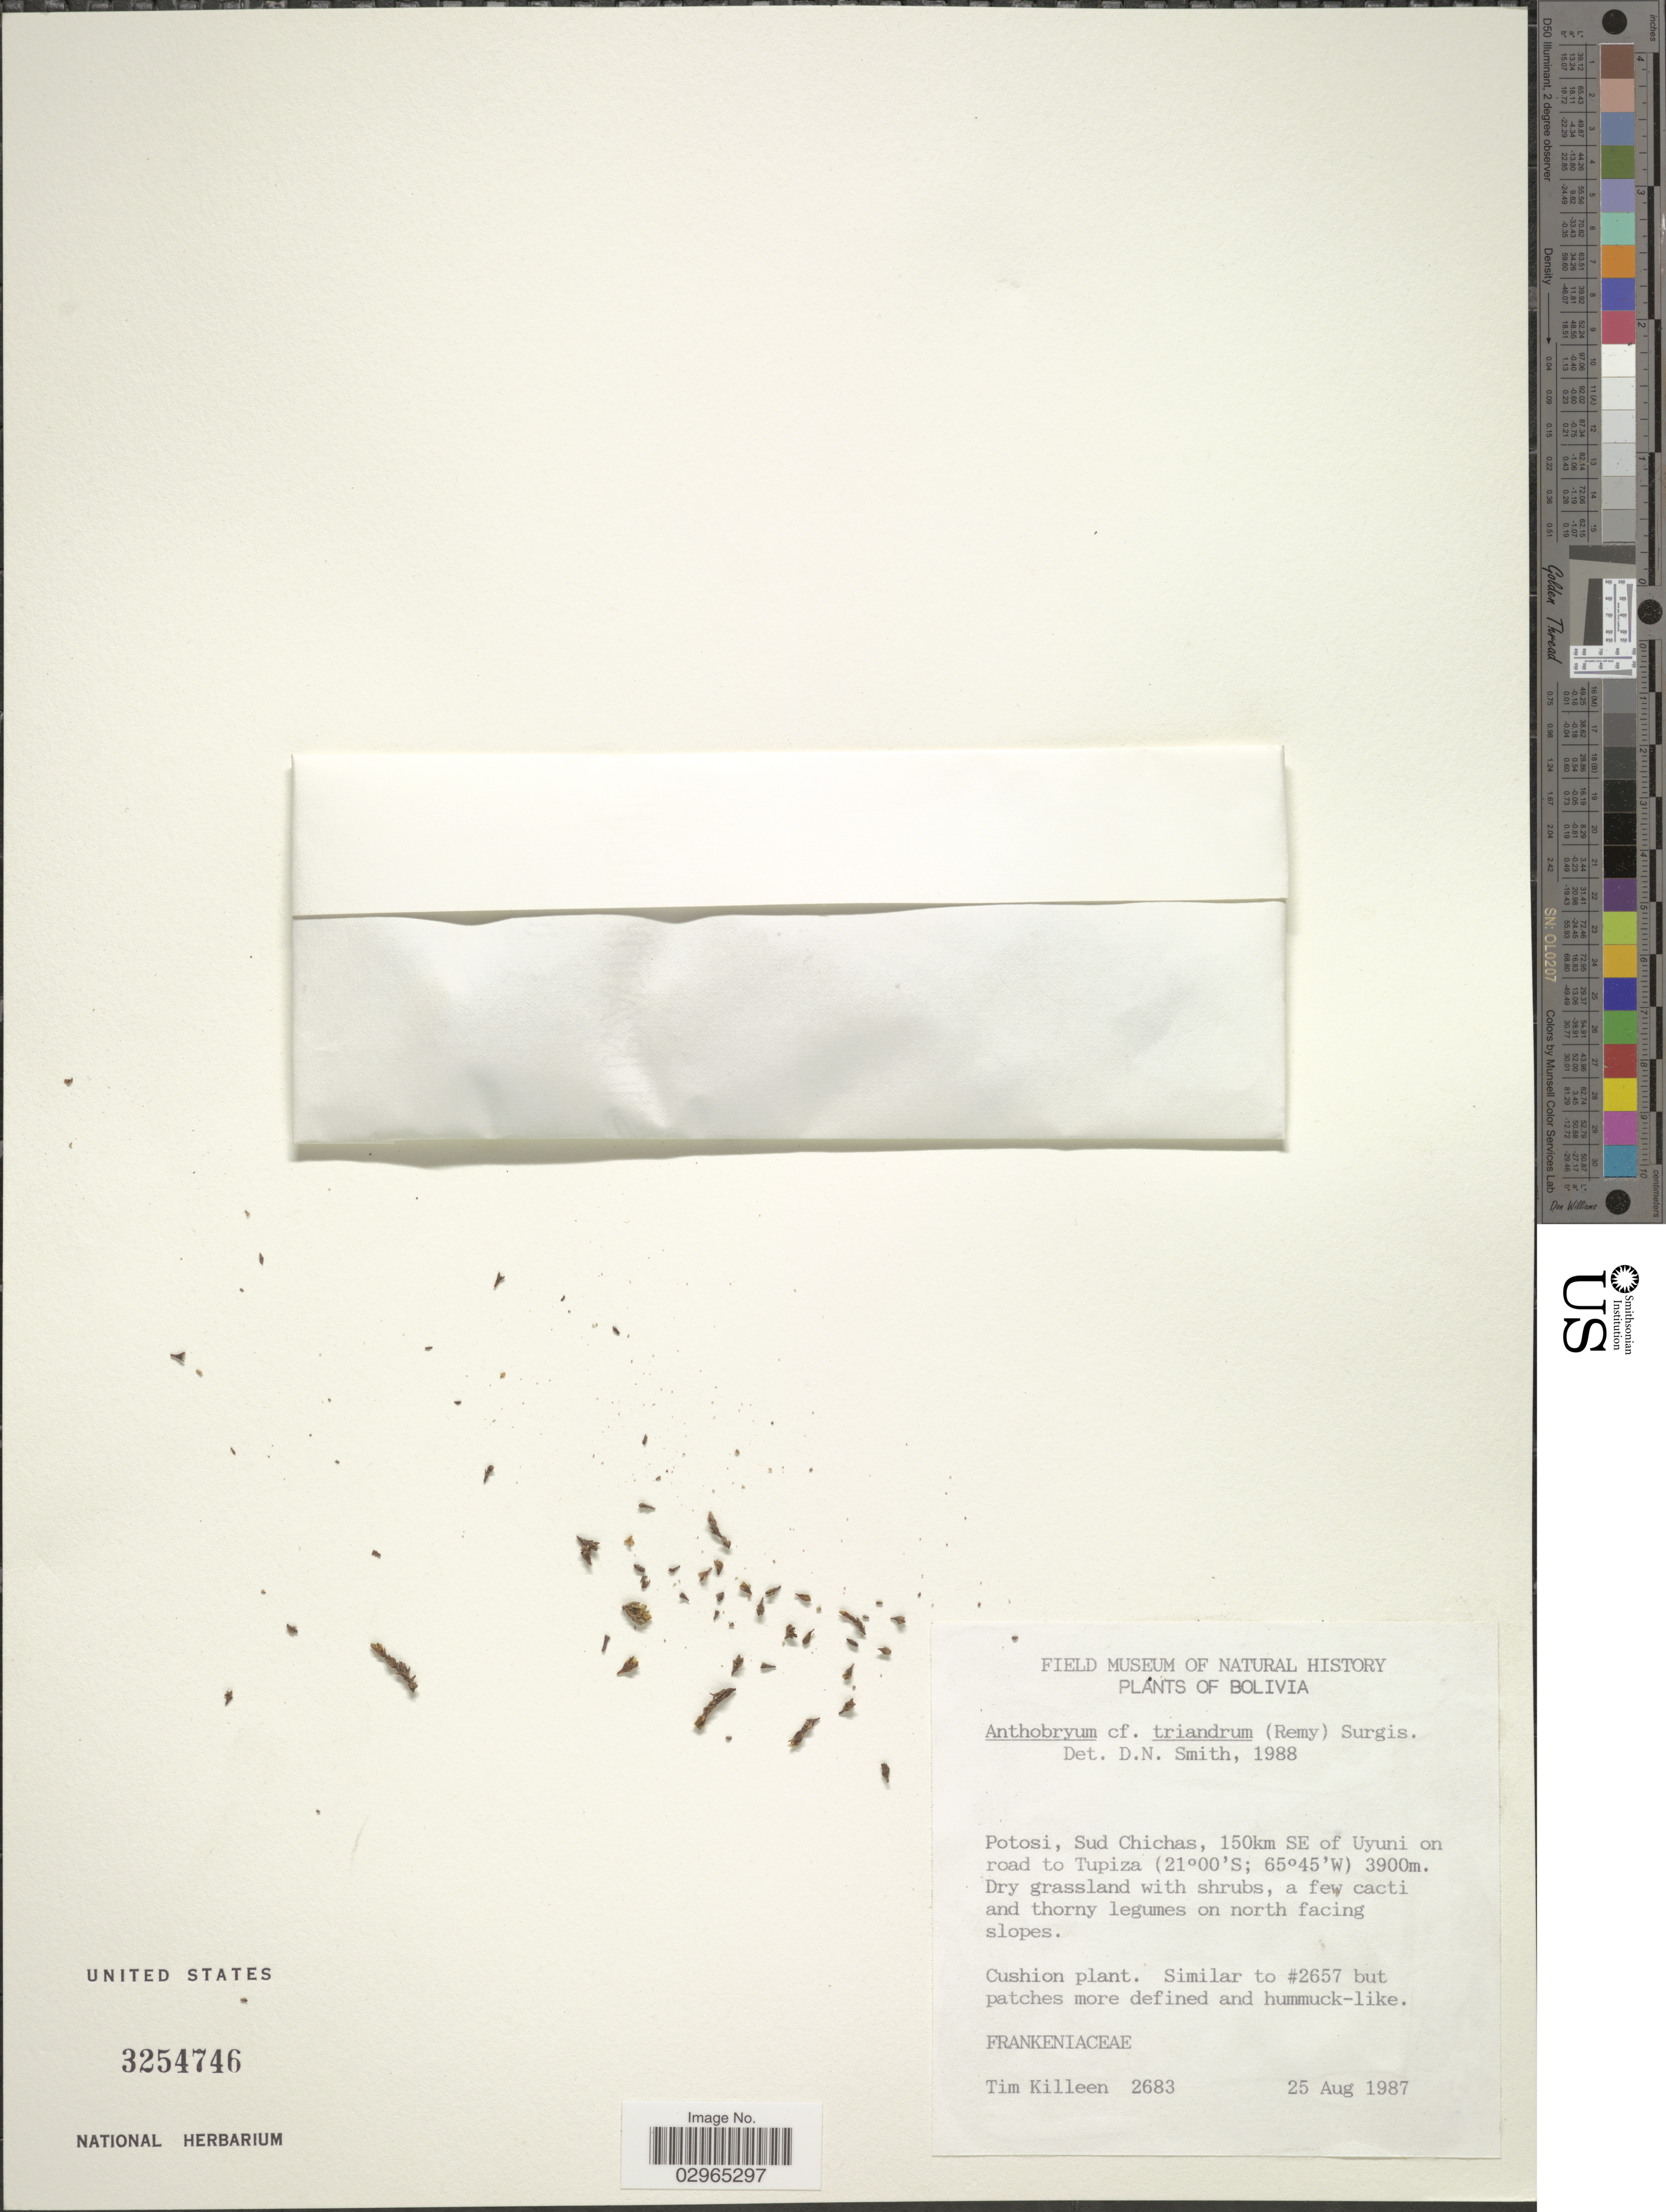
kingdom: Plantae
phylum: Tracheophyta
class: Magnoliopsida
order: Caryophyllales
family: Frankeniaceae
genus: Anthobryum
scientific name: Anthobryum triandrum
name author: (J. Rémy) Surgis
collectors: T. J. Killeen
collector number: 2683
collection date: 1987-08-25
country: Bolivia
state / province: Potosi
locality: Potosi, Sud Chichas, 150km SE of Uyuni on road to Tupiza.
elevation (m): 3900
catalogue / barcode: US 3254746